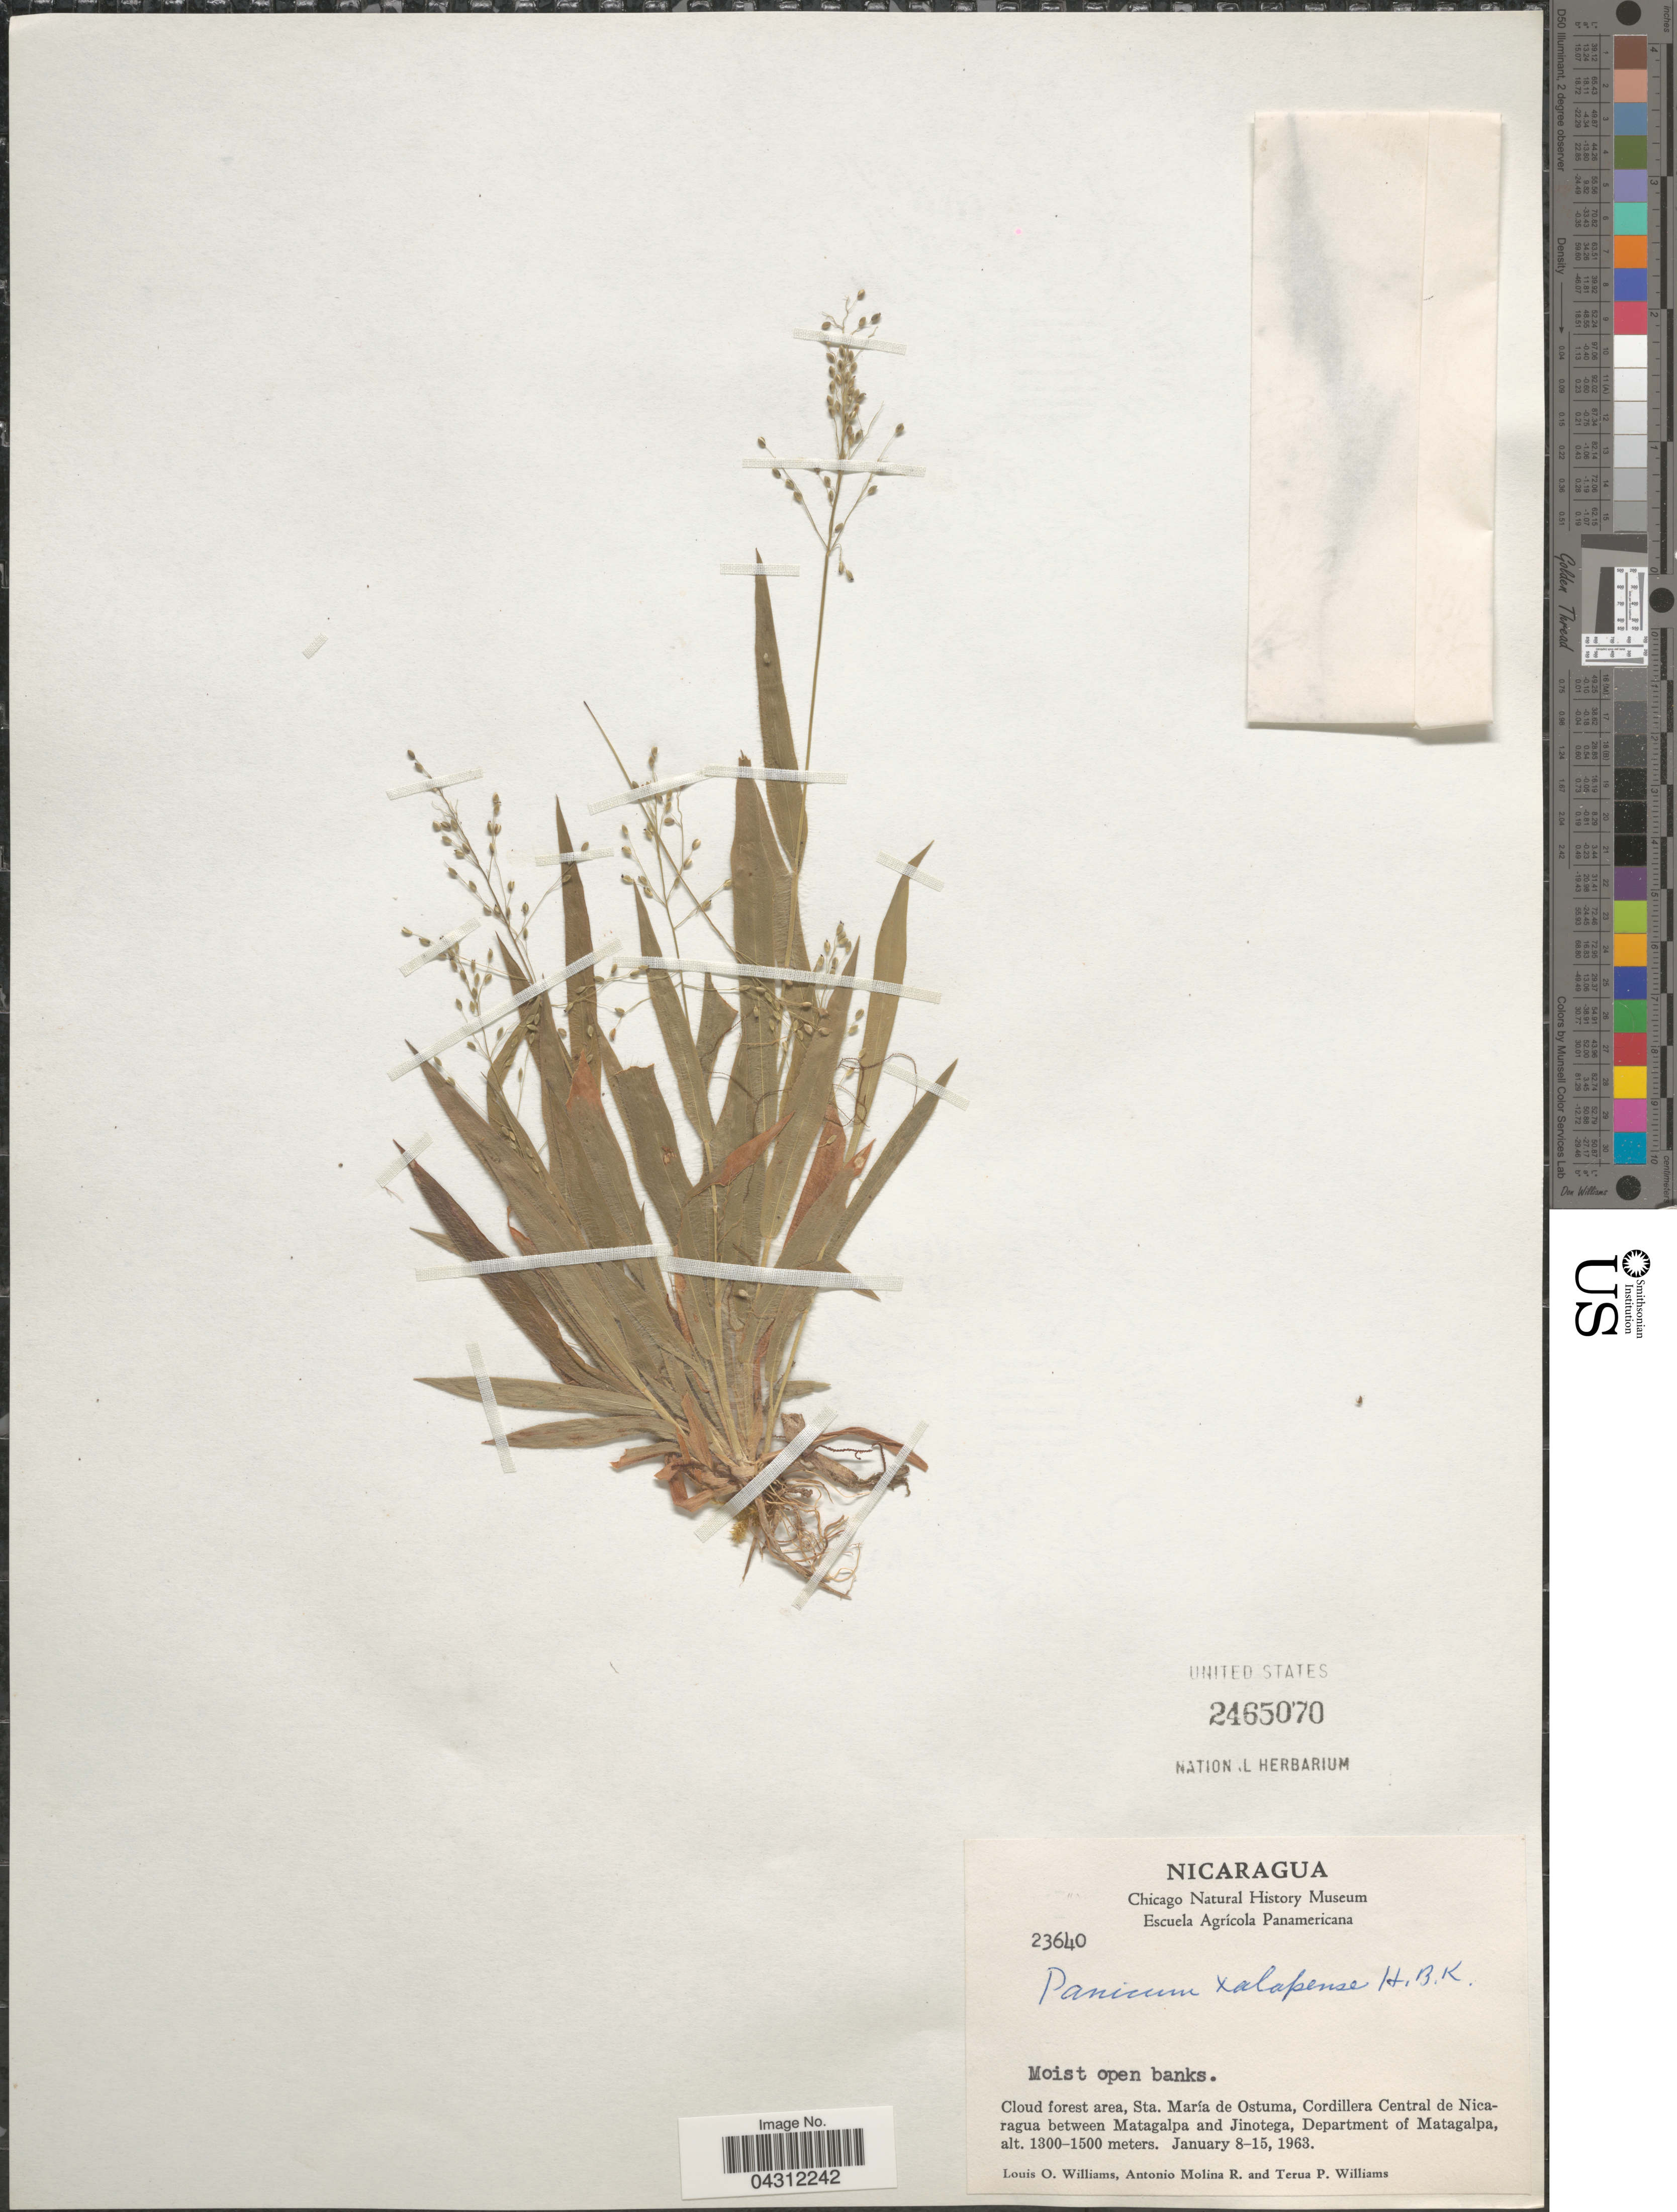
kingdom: Plantae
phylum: Tracheophyta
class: Liliopsida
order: Poales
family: Poaceae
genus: Dichanthelium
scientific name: Dichanthelium laxiflorum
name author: (Lam.) Gould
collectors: L. O. Williams, A. Molina R. & T. Williams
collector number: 23640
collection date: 1963-01-08/1963-01-15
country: Nicaragua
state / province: Matagalpa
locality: Cloud forest area, Sta. María de Ostuma, Cordillera Central de Nicaragua, between Matagalpa and Jinotega, Department of Matagalpa.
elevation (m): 1300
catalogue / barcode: US 2465070